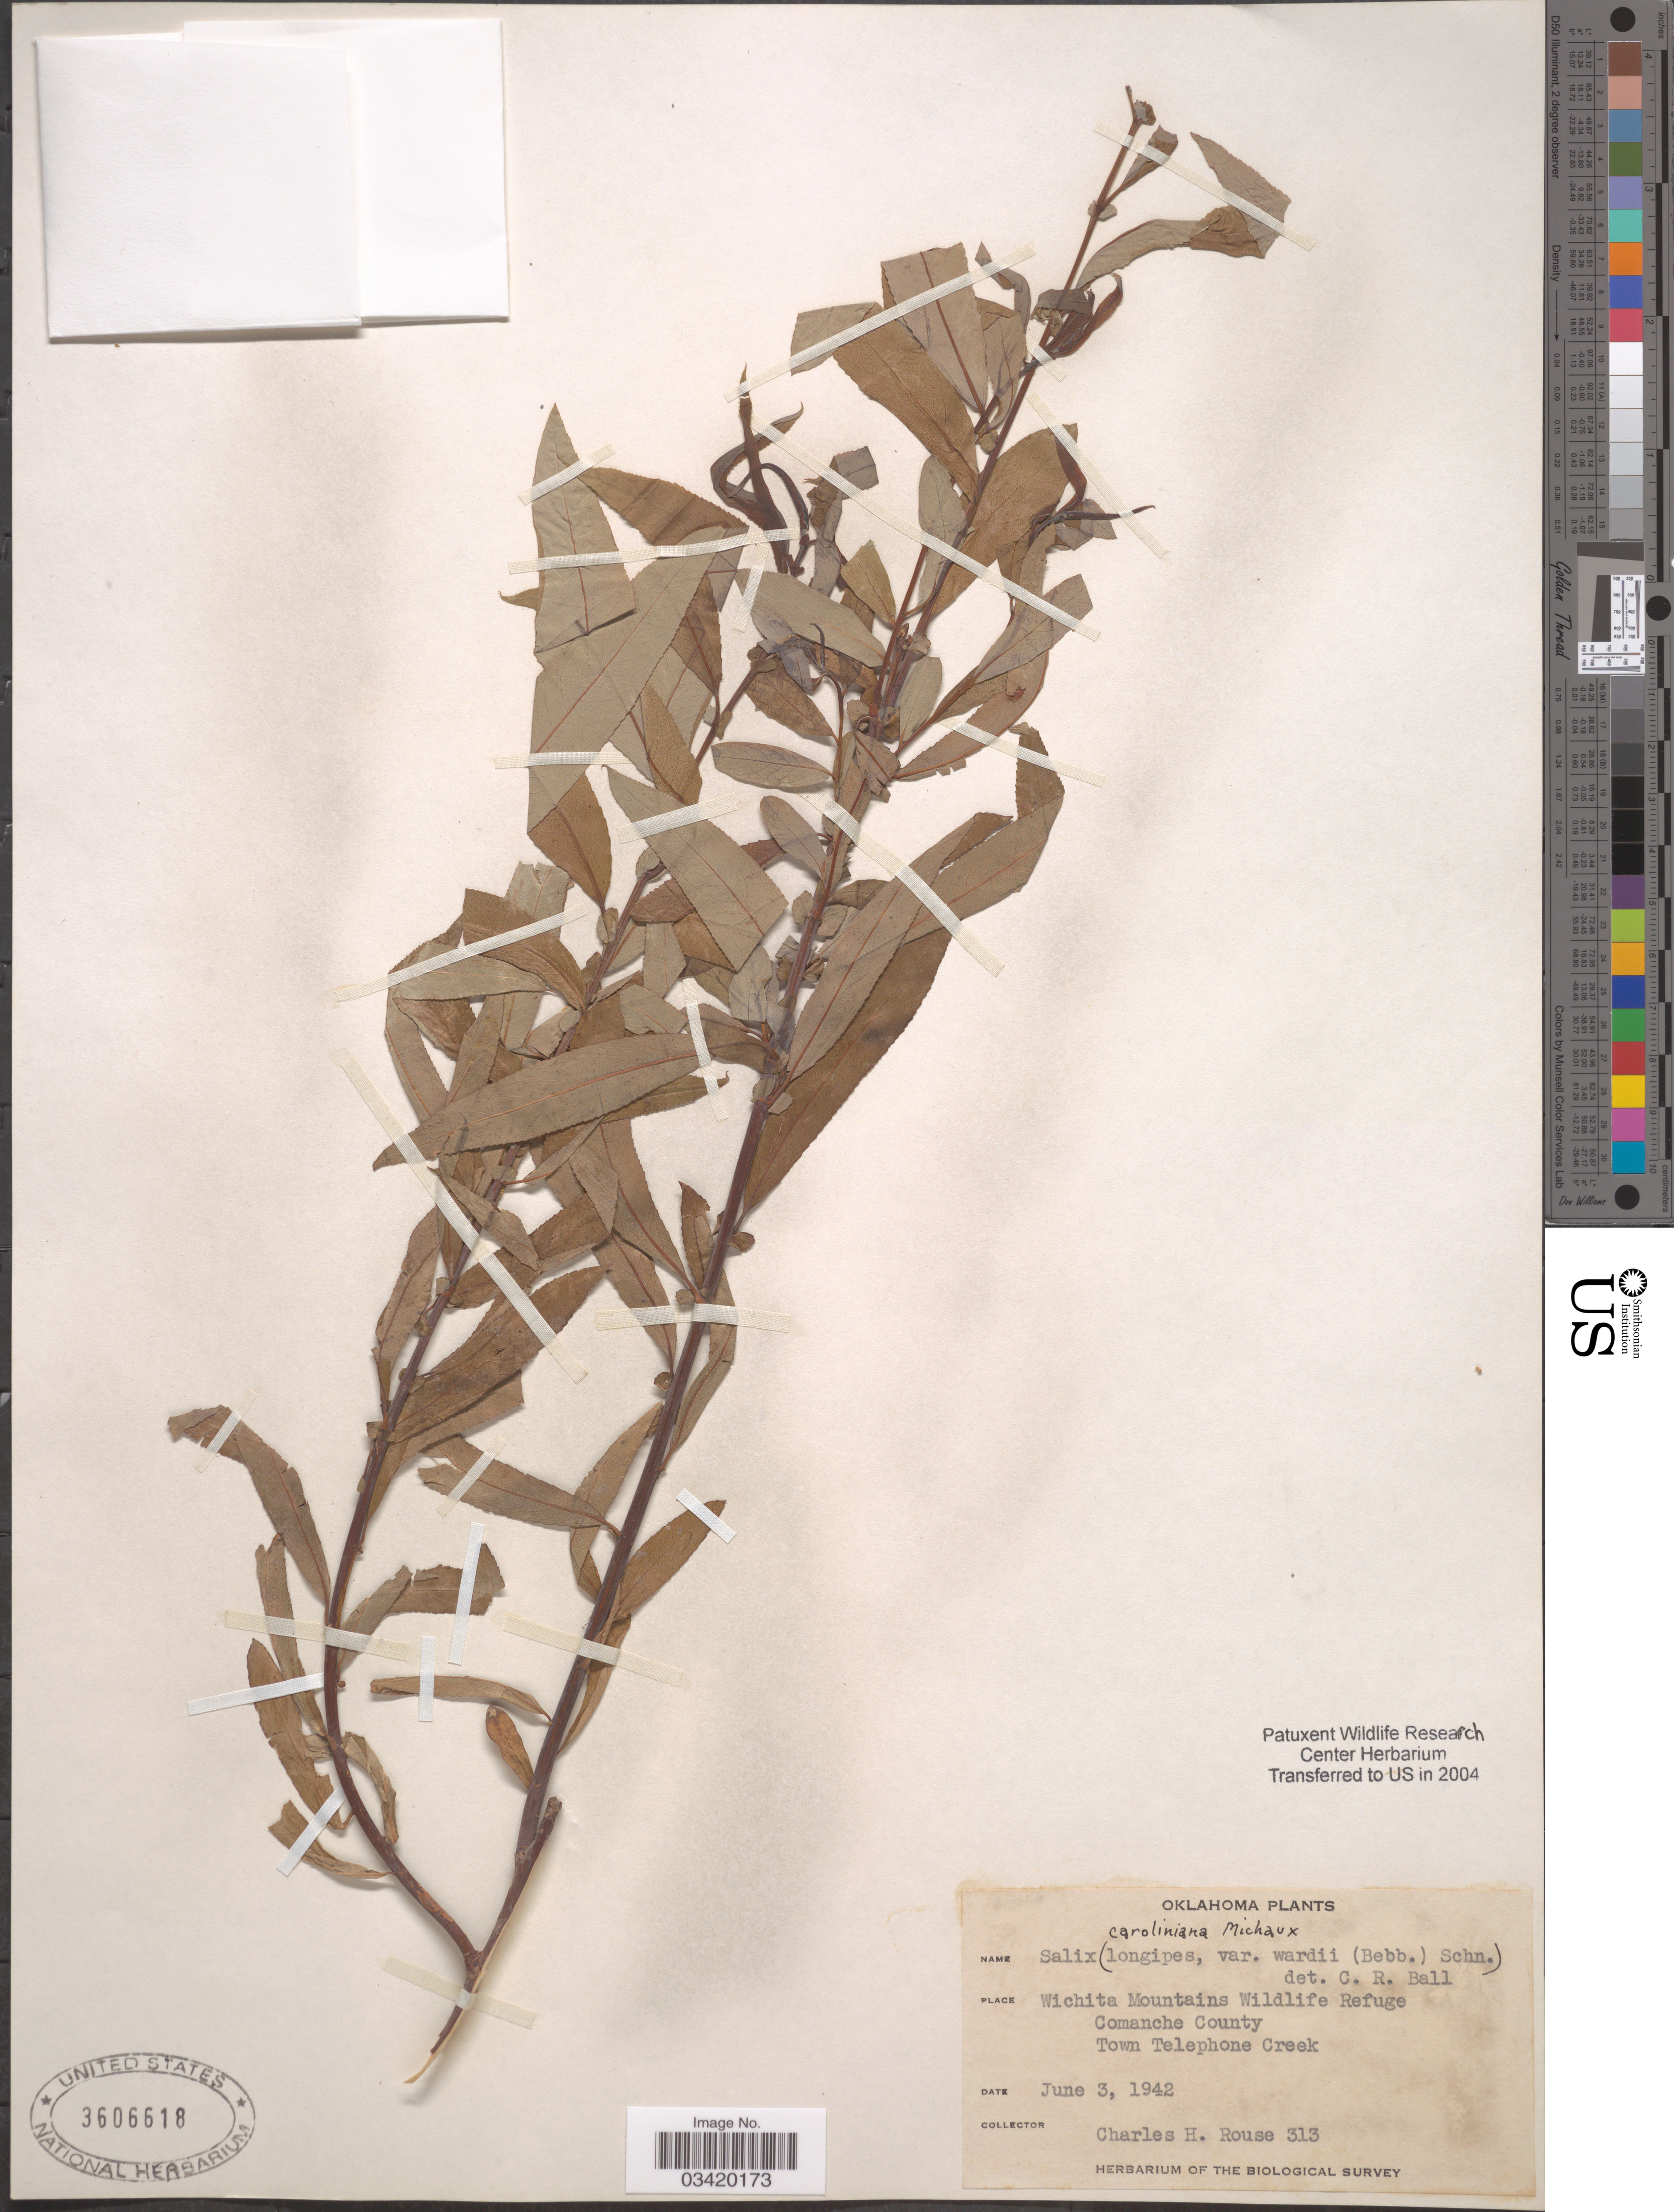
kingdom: Plantae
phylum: Tracheophyta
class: Magnoliopsida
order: Malpighiales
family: Salicaceae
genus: Salix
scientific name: Salix caroliniana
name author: Michx.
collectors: C. Rouse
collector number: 313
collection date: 1942-06-03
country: United States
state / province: Oklahoma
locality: Wichita Mountains Wildlife Refuge. Comanche County. Town Telephone Creek.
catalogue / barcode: US 3606618